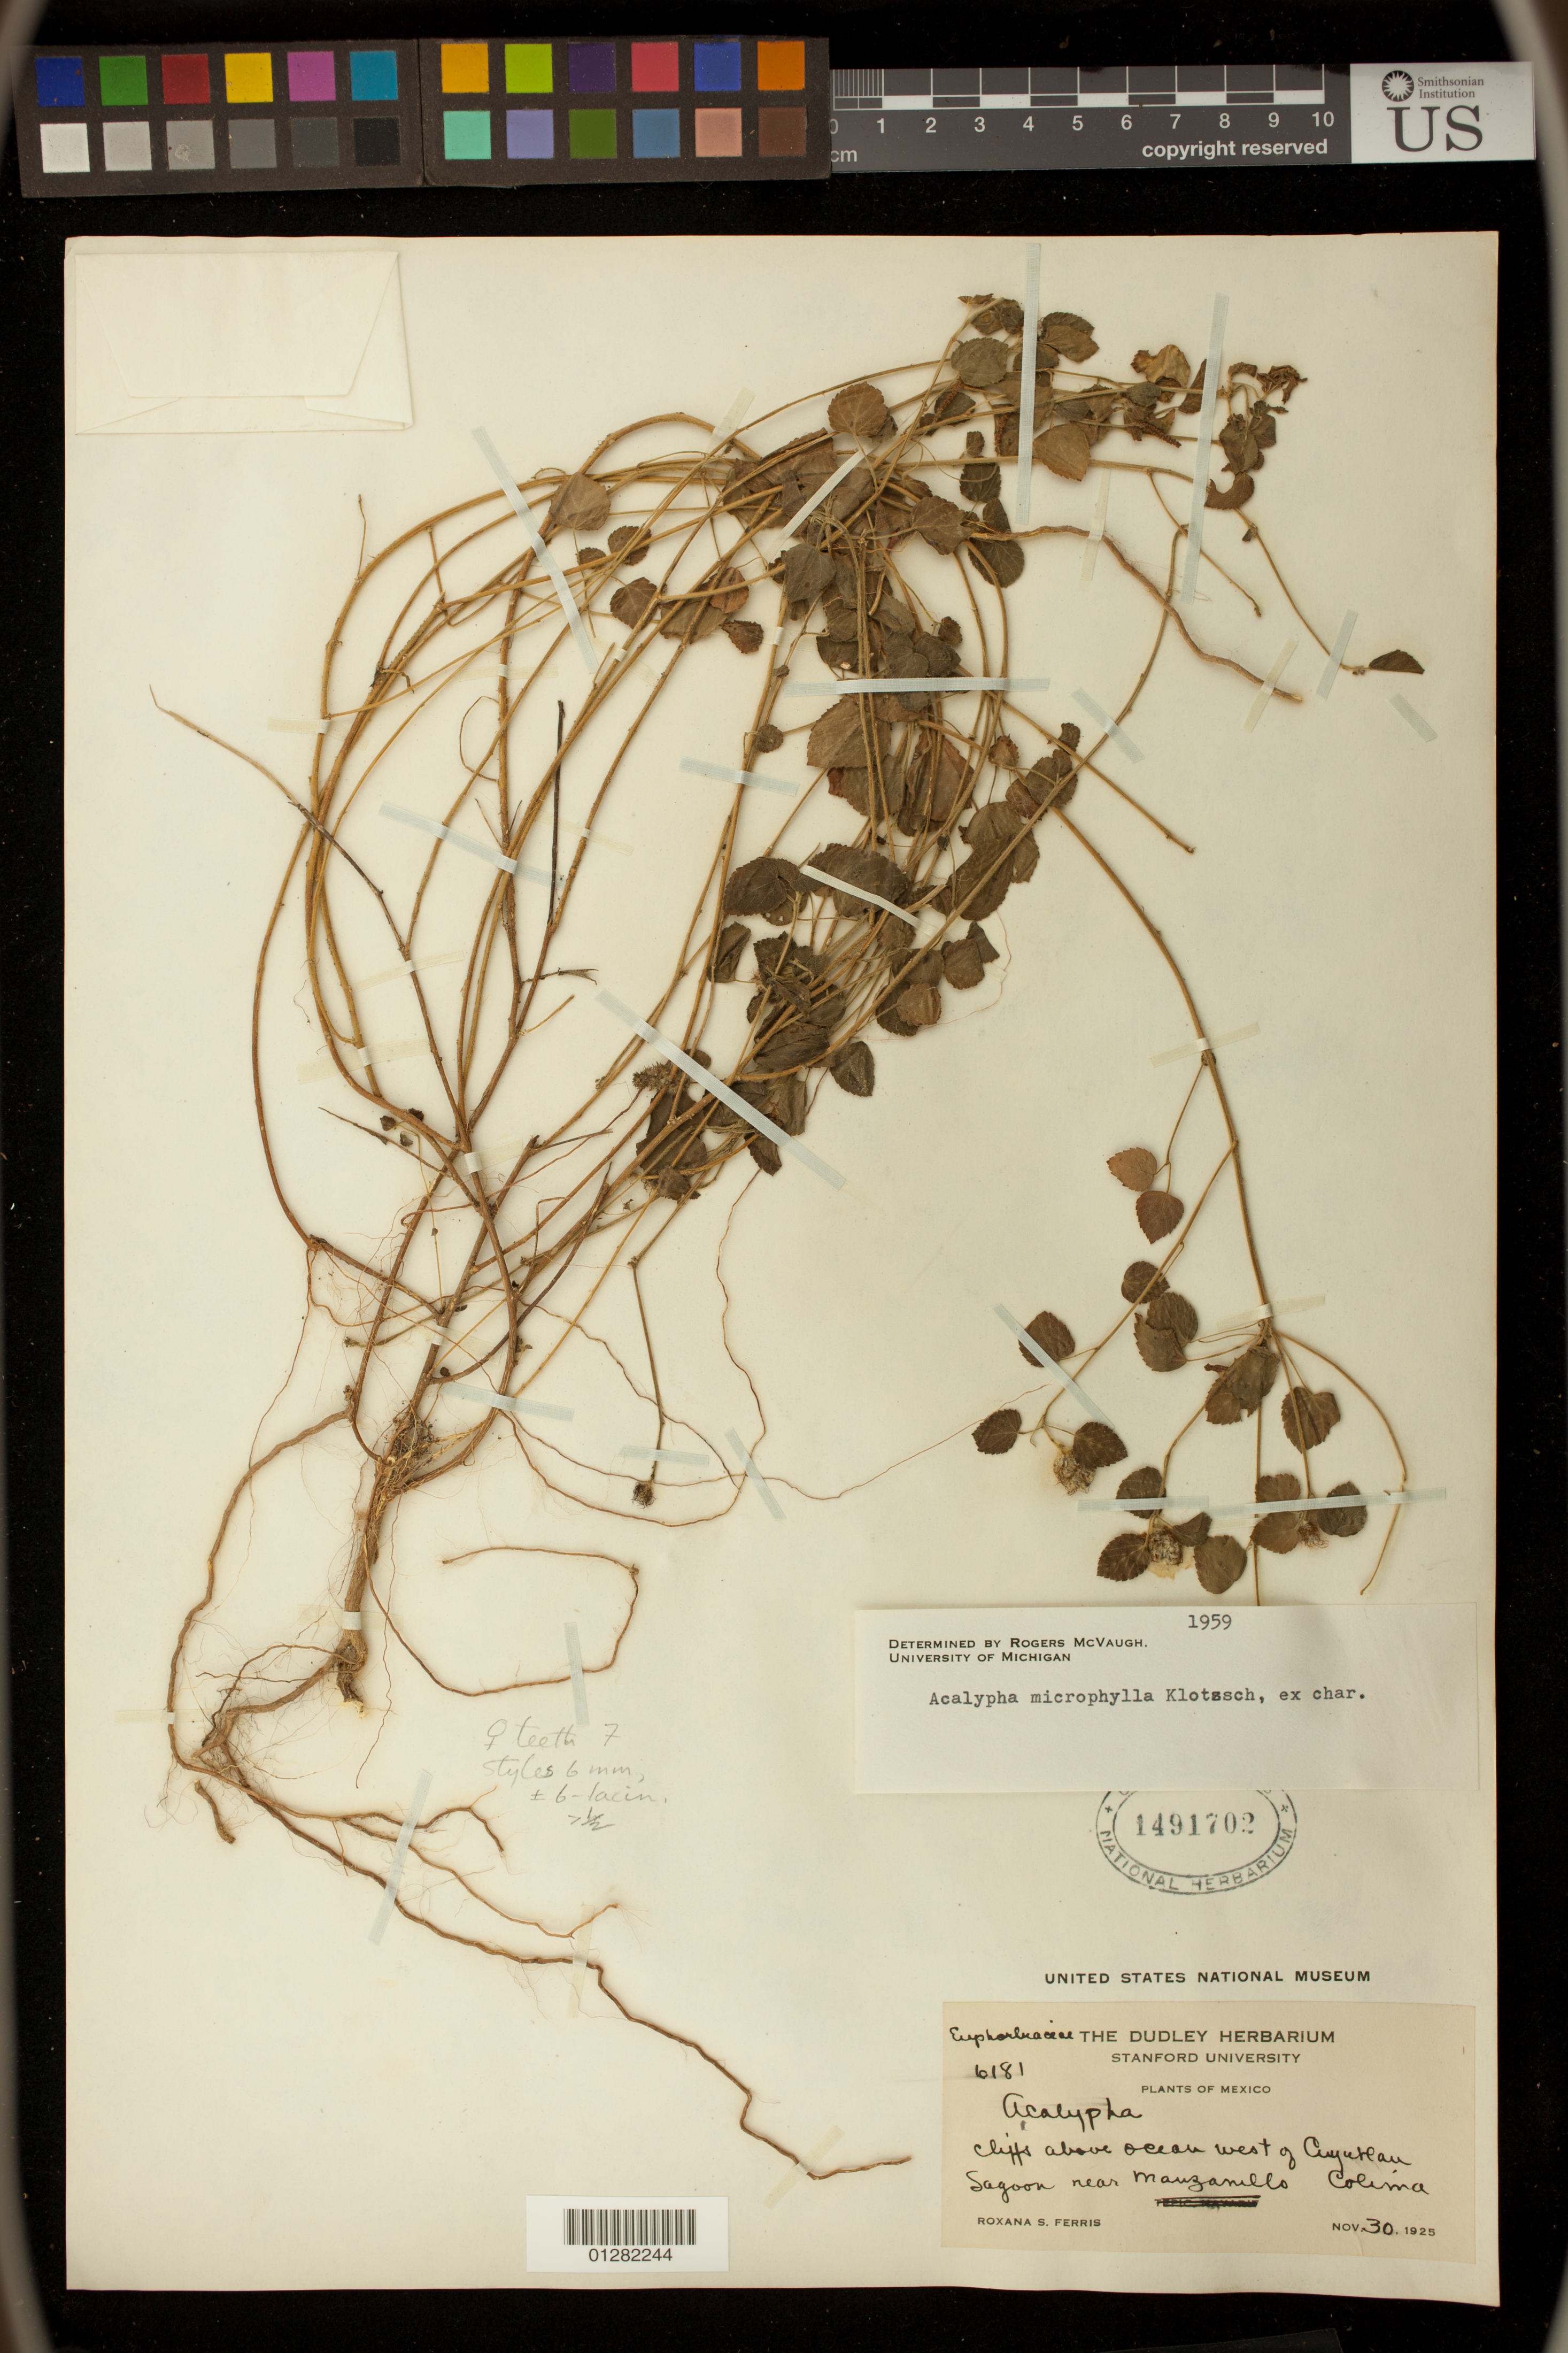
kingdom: Plantae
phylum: Tracheophyta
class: Magnoliopsida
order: Malpighiales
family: Euphorbiaceae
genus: Acalypha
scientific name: Acalypha microphylla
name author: Klotzsch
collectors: C. L. Lundell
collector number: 6181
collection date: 1925-11-30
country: Mexico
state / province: Colima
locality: Cliffs above ocean west of Cuyutlan Lagoon near Manzanillo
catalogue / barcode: US 1491702